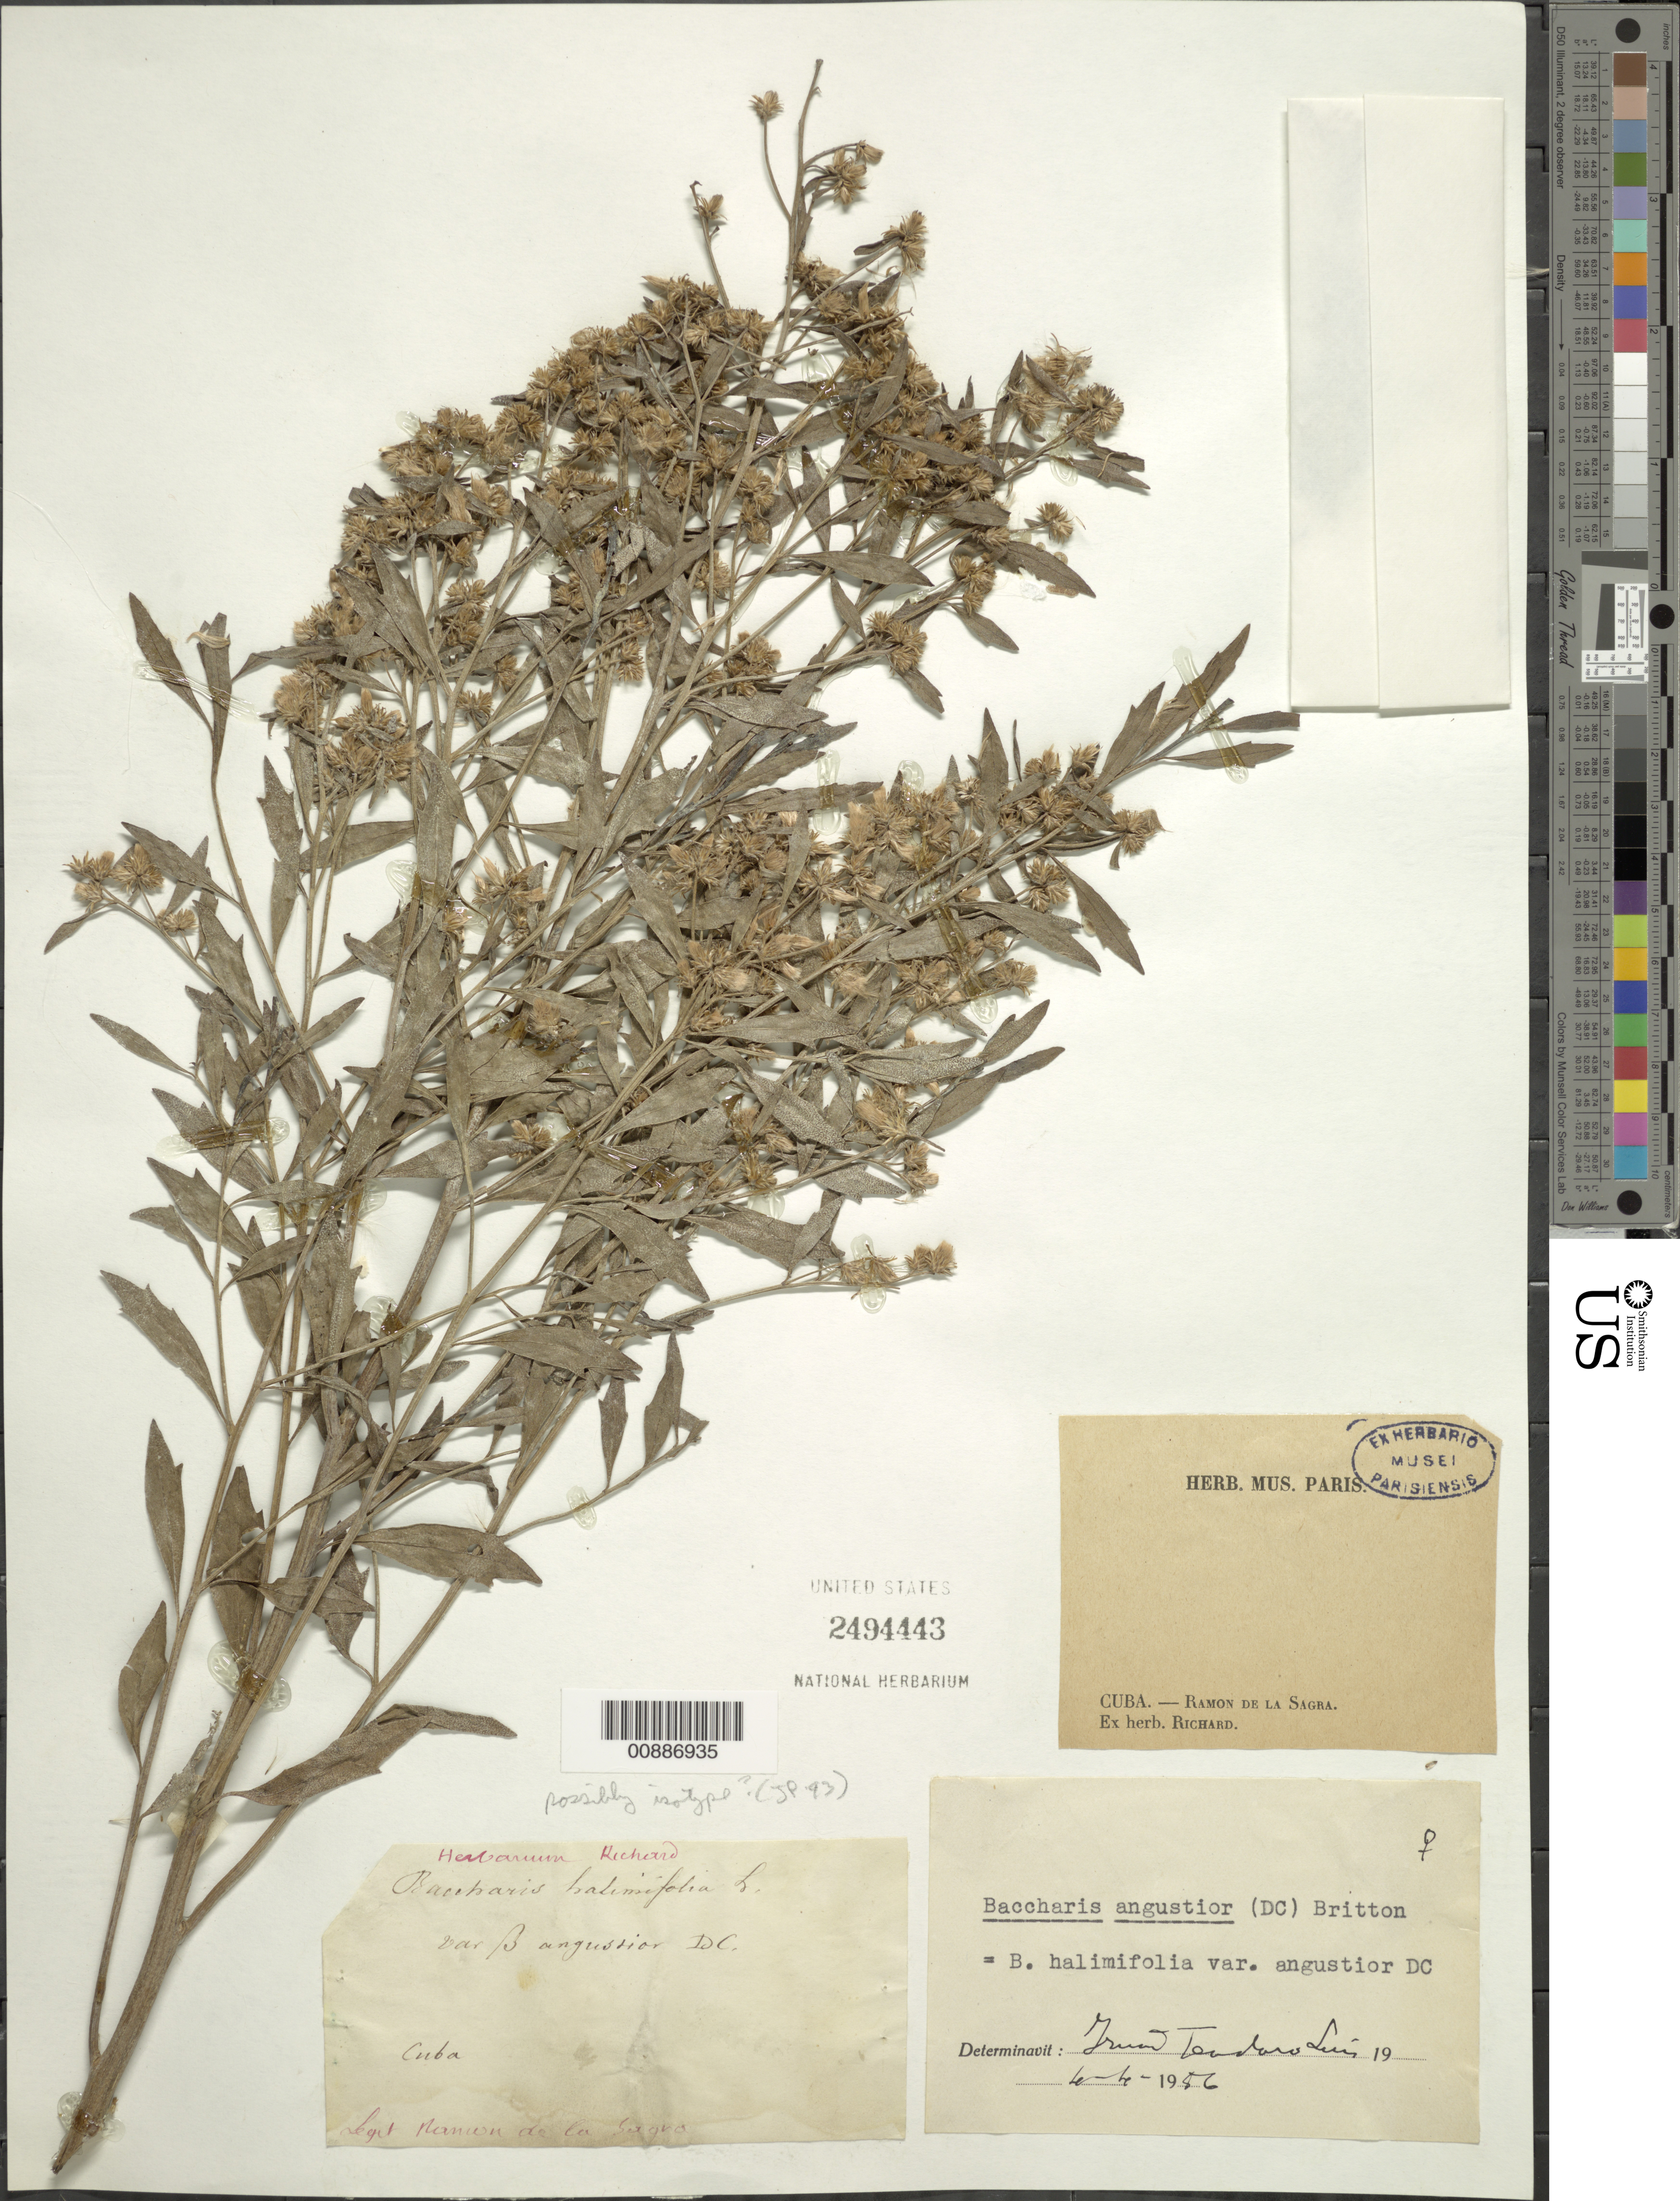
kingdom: Plantae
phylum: Tracheophyta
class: Magnoliopsida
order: Asterales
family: Asteraceae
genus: Baccharis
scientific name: Baccharis halimifolia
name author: L.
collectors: -. Richard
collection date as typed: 04 Apr 1956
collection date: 1956-04-04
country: Cuba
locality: Ramon de la Sagra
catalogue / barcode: US 2494443